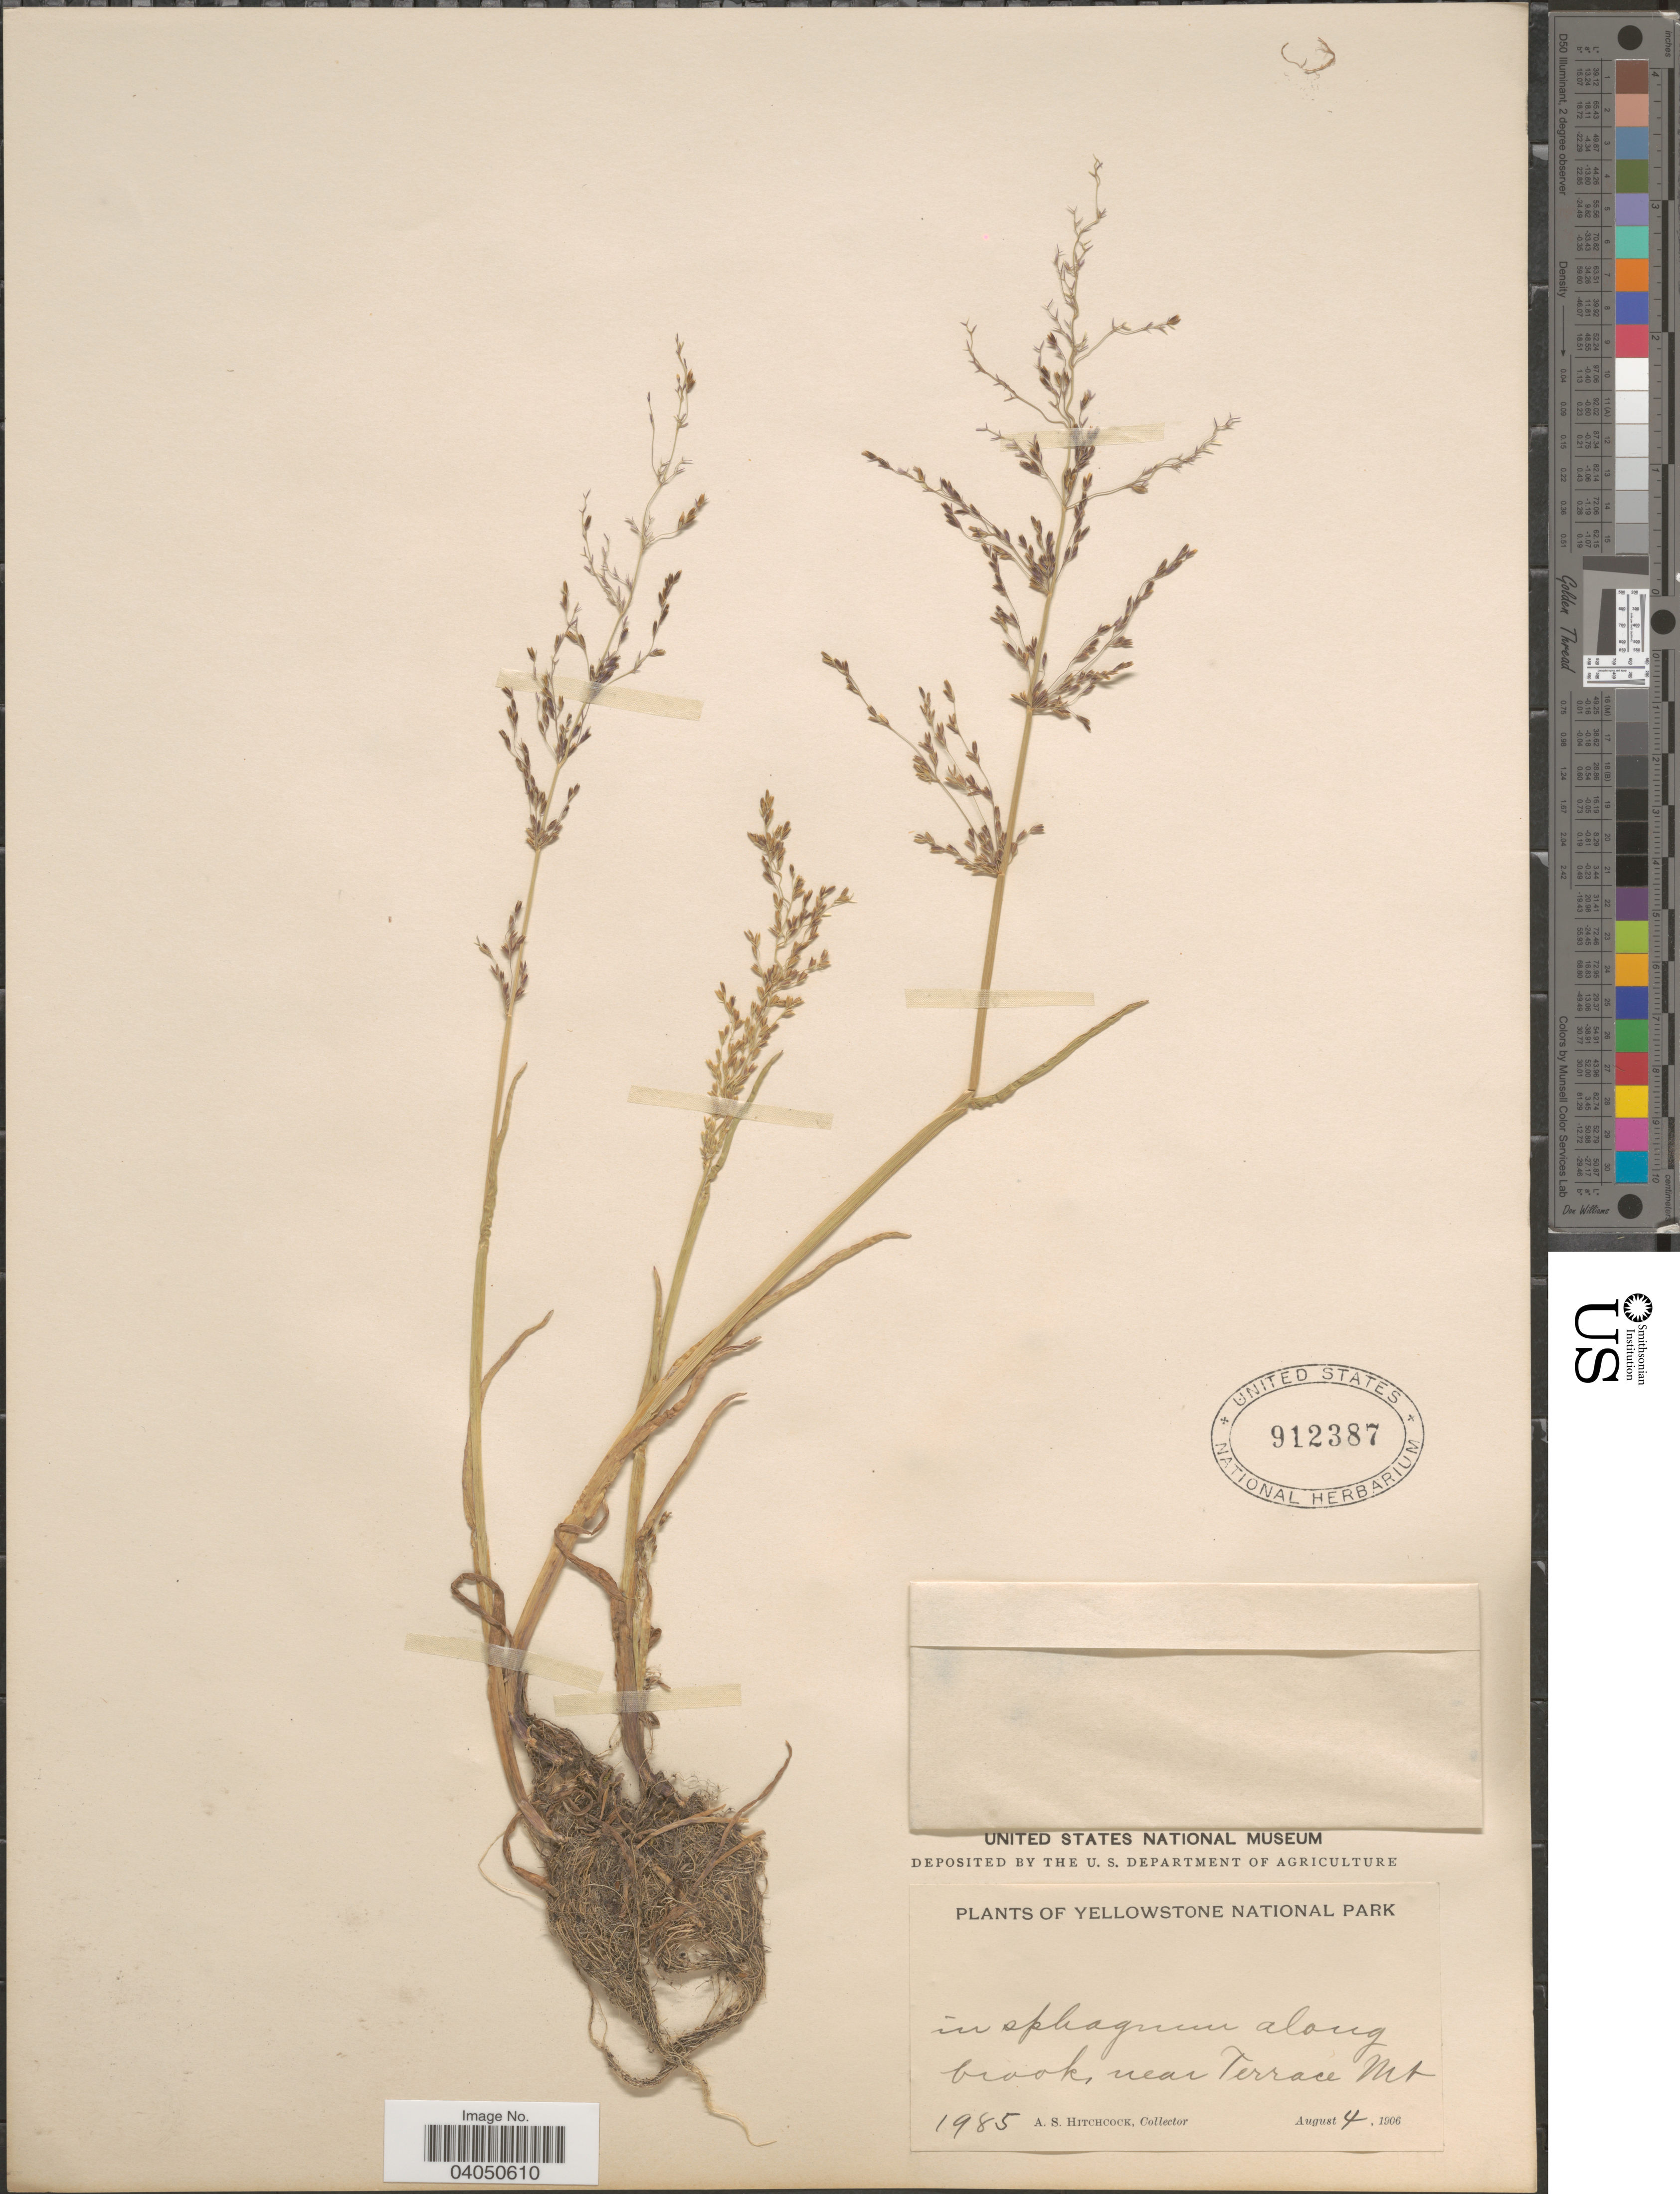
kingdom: Plantae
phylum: Tracheophyta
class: Liliopsida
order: Poales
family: Poaceae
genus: Catabrosa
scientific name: Catabrosa aquatica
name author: (L.) P. Beauv.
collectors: A. S. Hitchcock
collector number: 1985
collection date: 1906-08-04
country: United States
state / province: Wyoming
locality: Yellowstone National Park. In sphagnum along brook, near Terrace Mt.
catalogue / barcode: US 912387